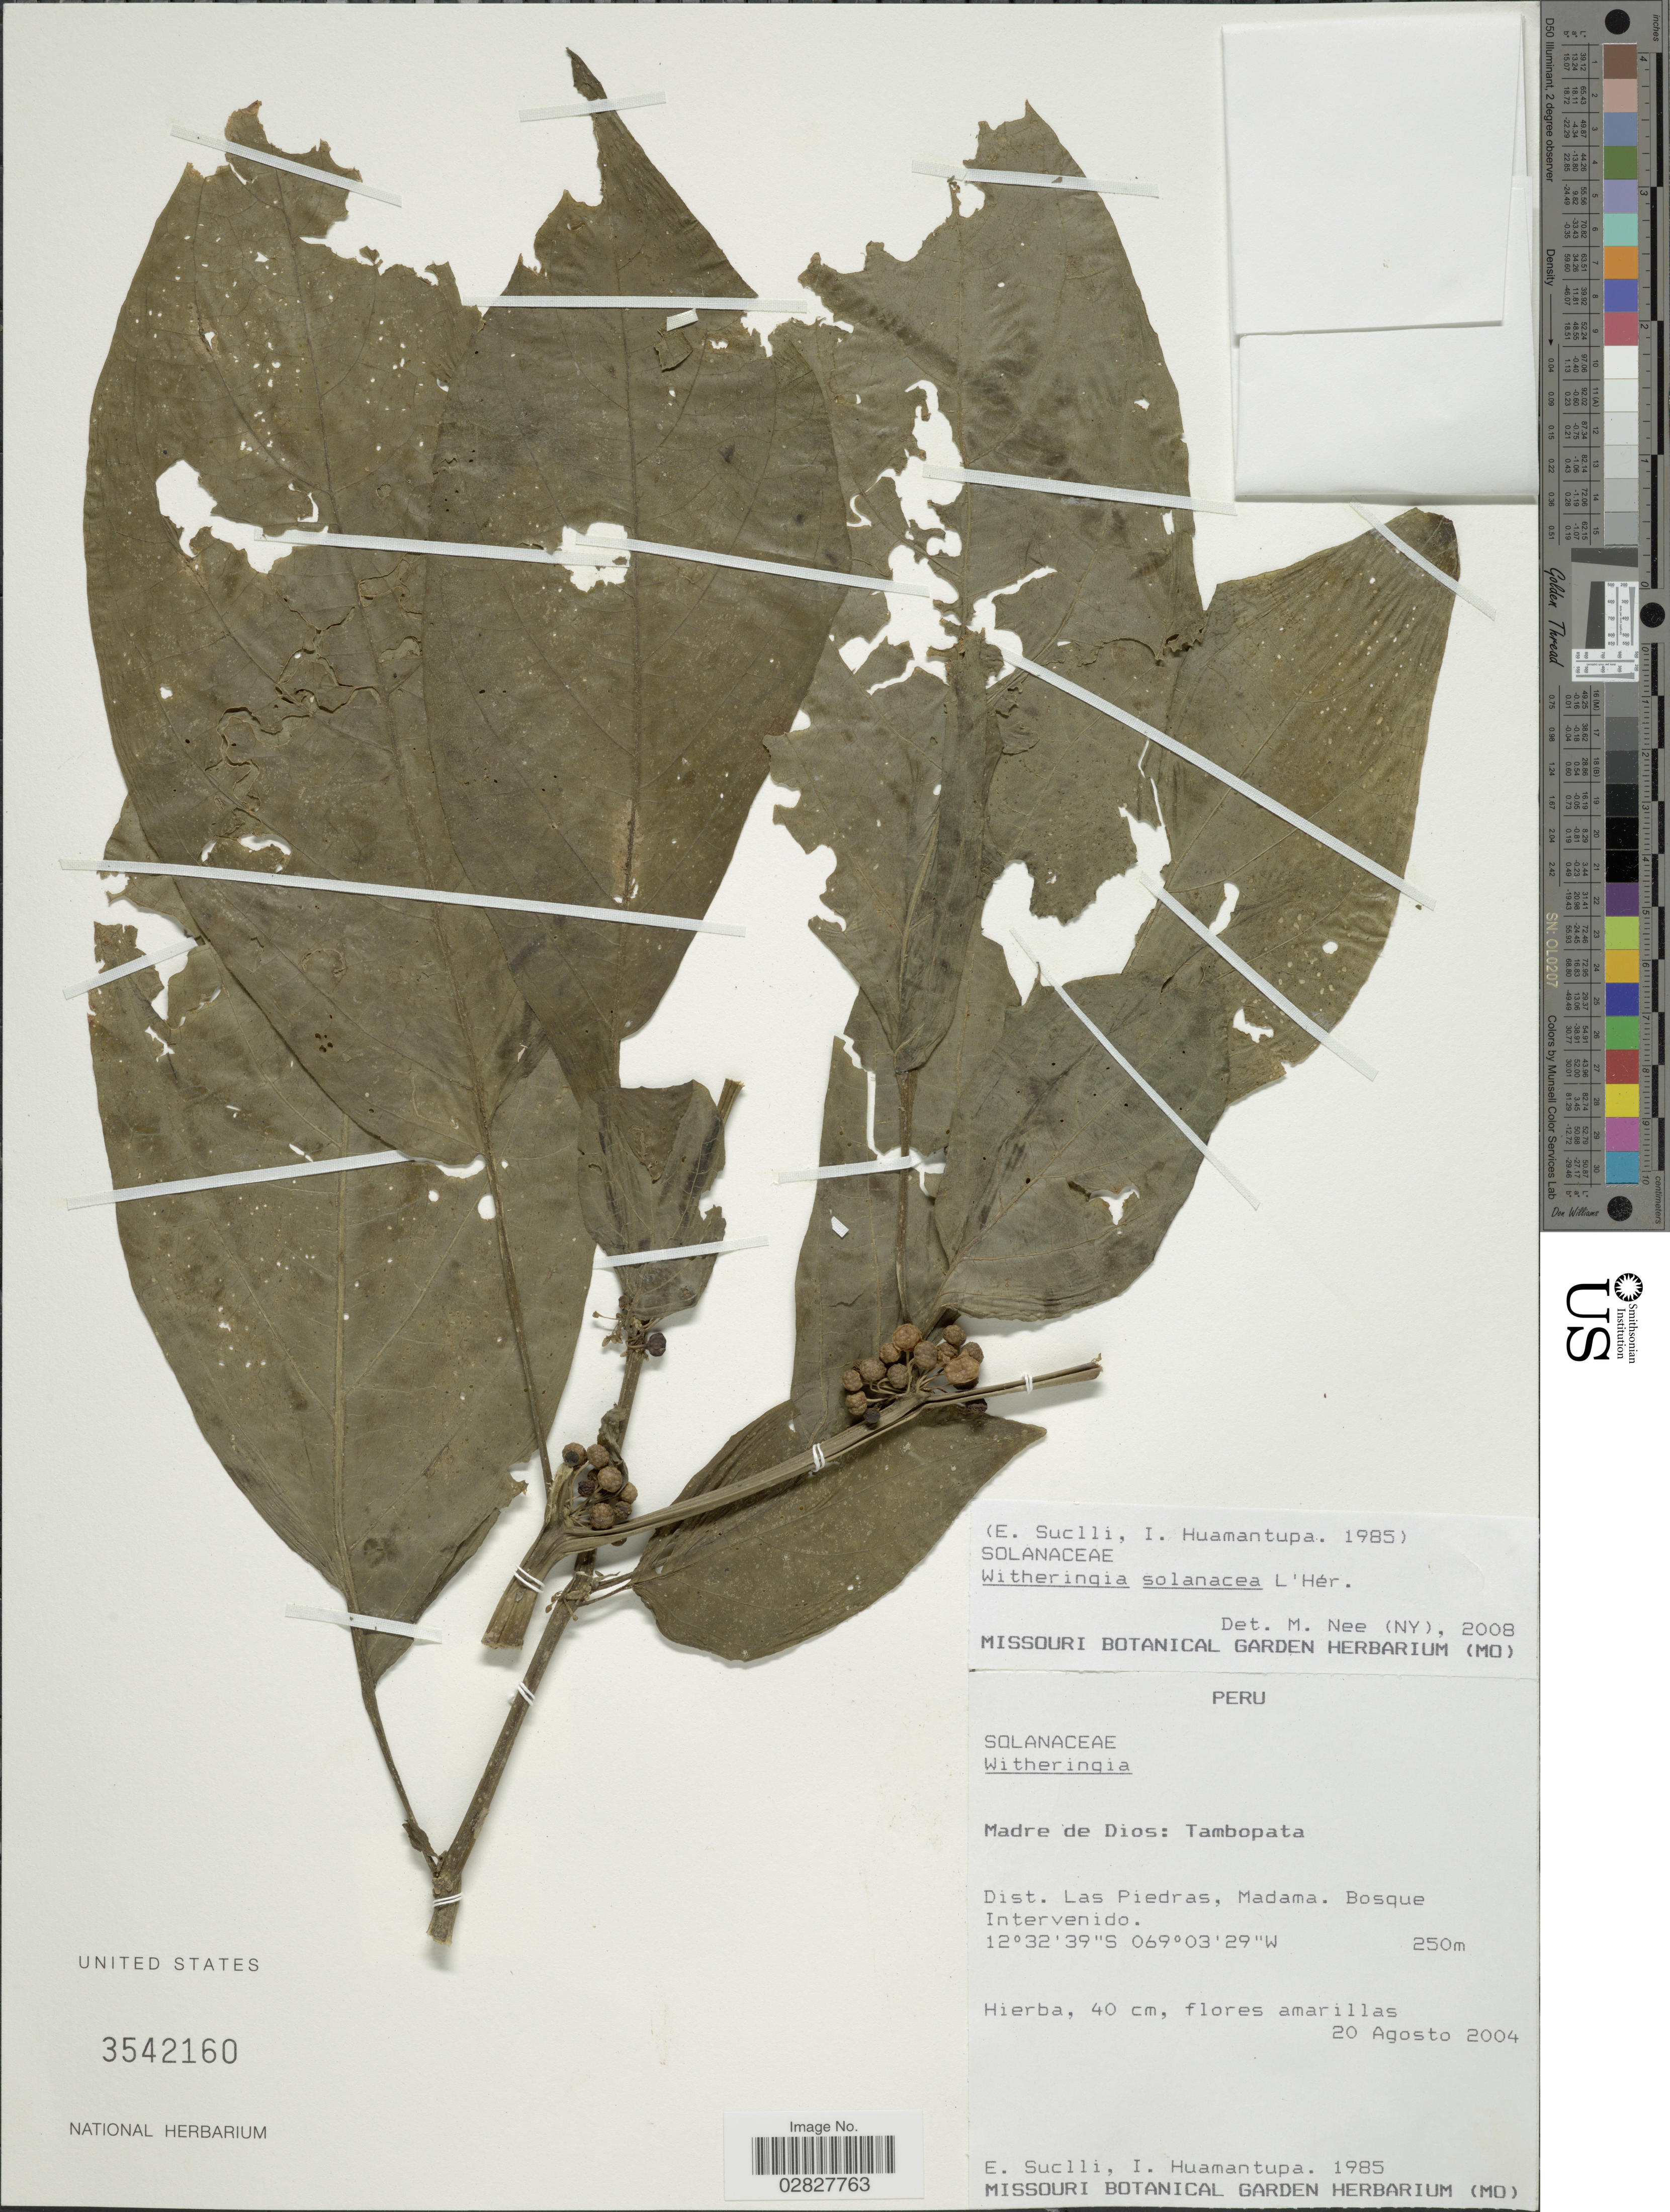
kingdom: Plantae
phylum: Tracheophyta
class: Magnoliopsida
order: Solanales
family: Solanaceae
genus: Witheringia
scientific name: Witheringia solanacea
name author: L'Hér.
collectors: E. Suclli & I. Huamantupa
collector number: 1985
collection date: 2004-08-20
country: Peru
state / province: Madre de Dios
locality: Tambopata. Dist. Las Piedras, Madama. Bosque Intervenido.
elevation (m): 250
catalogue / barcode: US 3542160